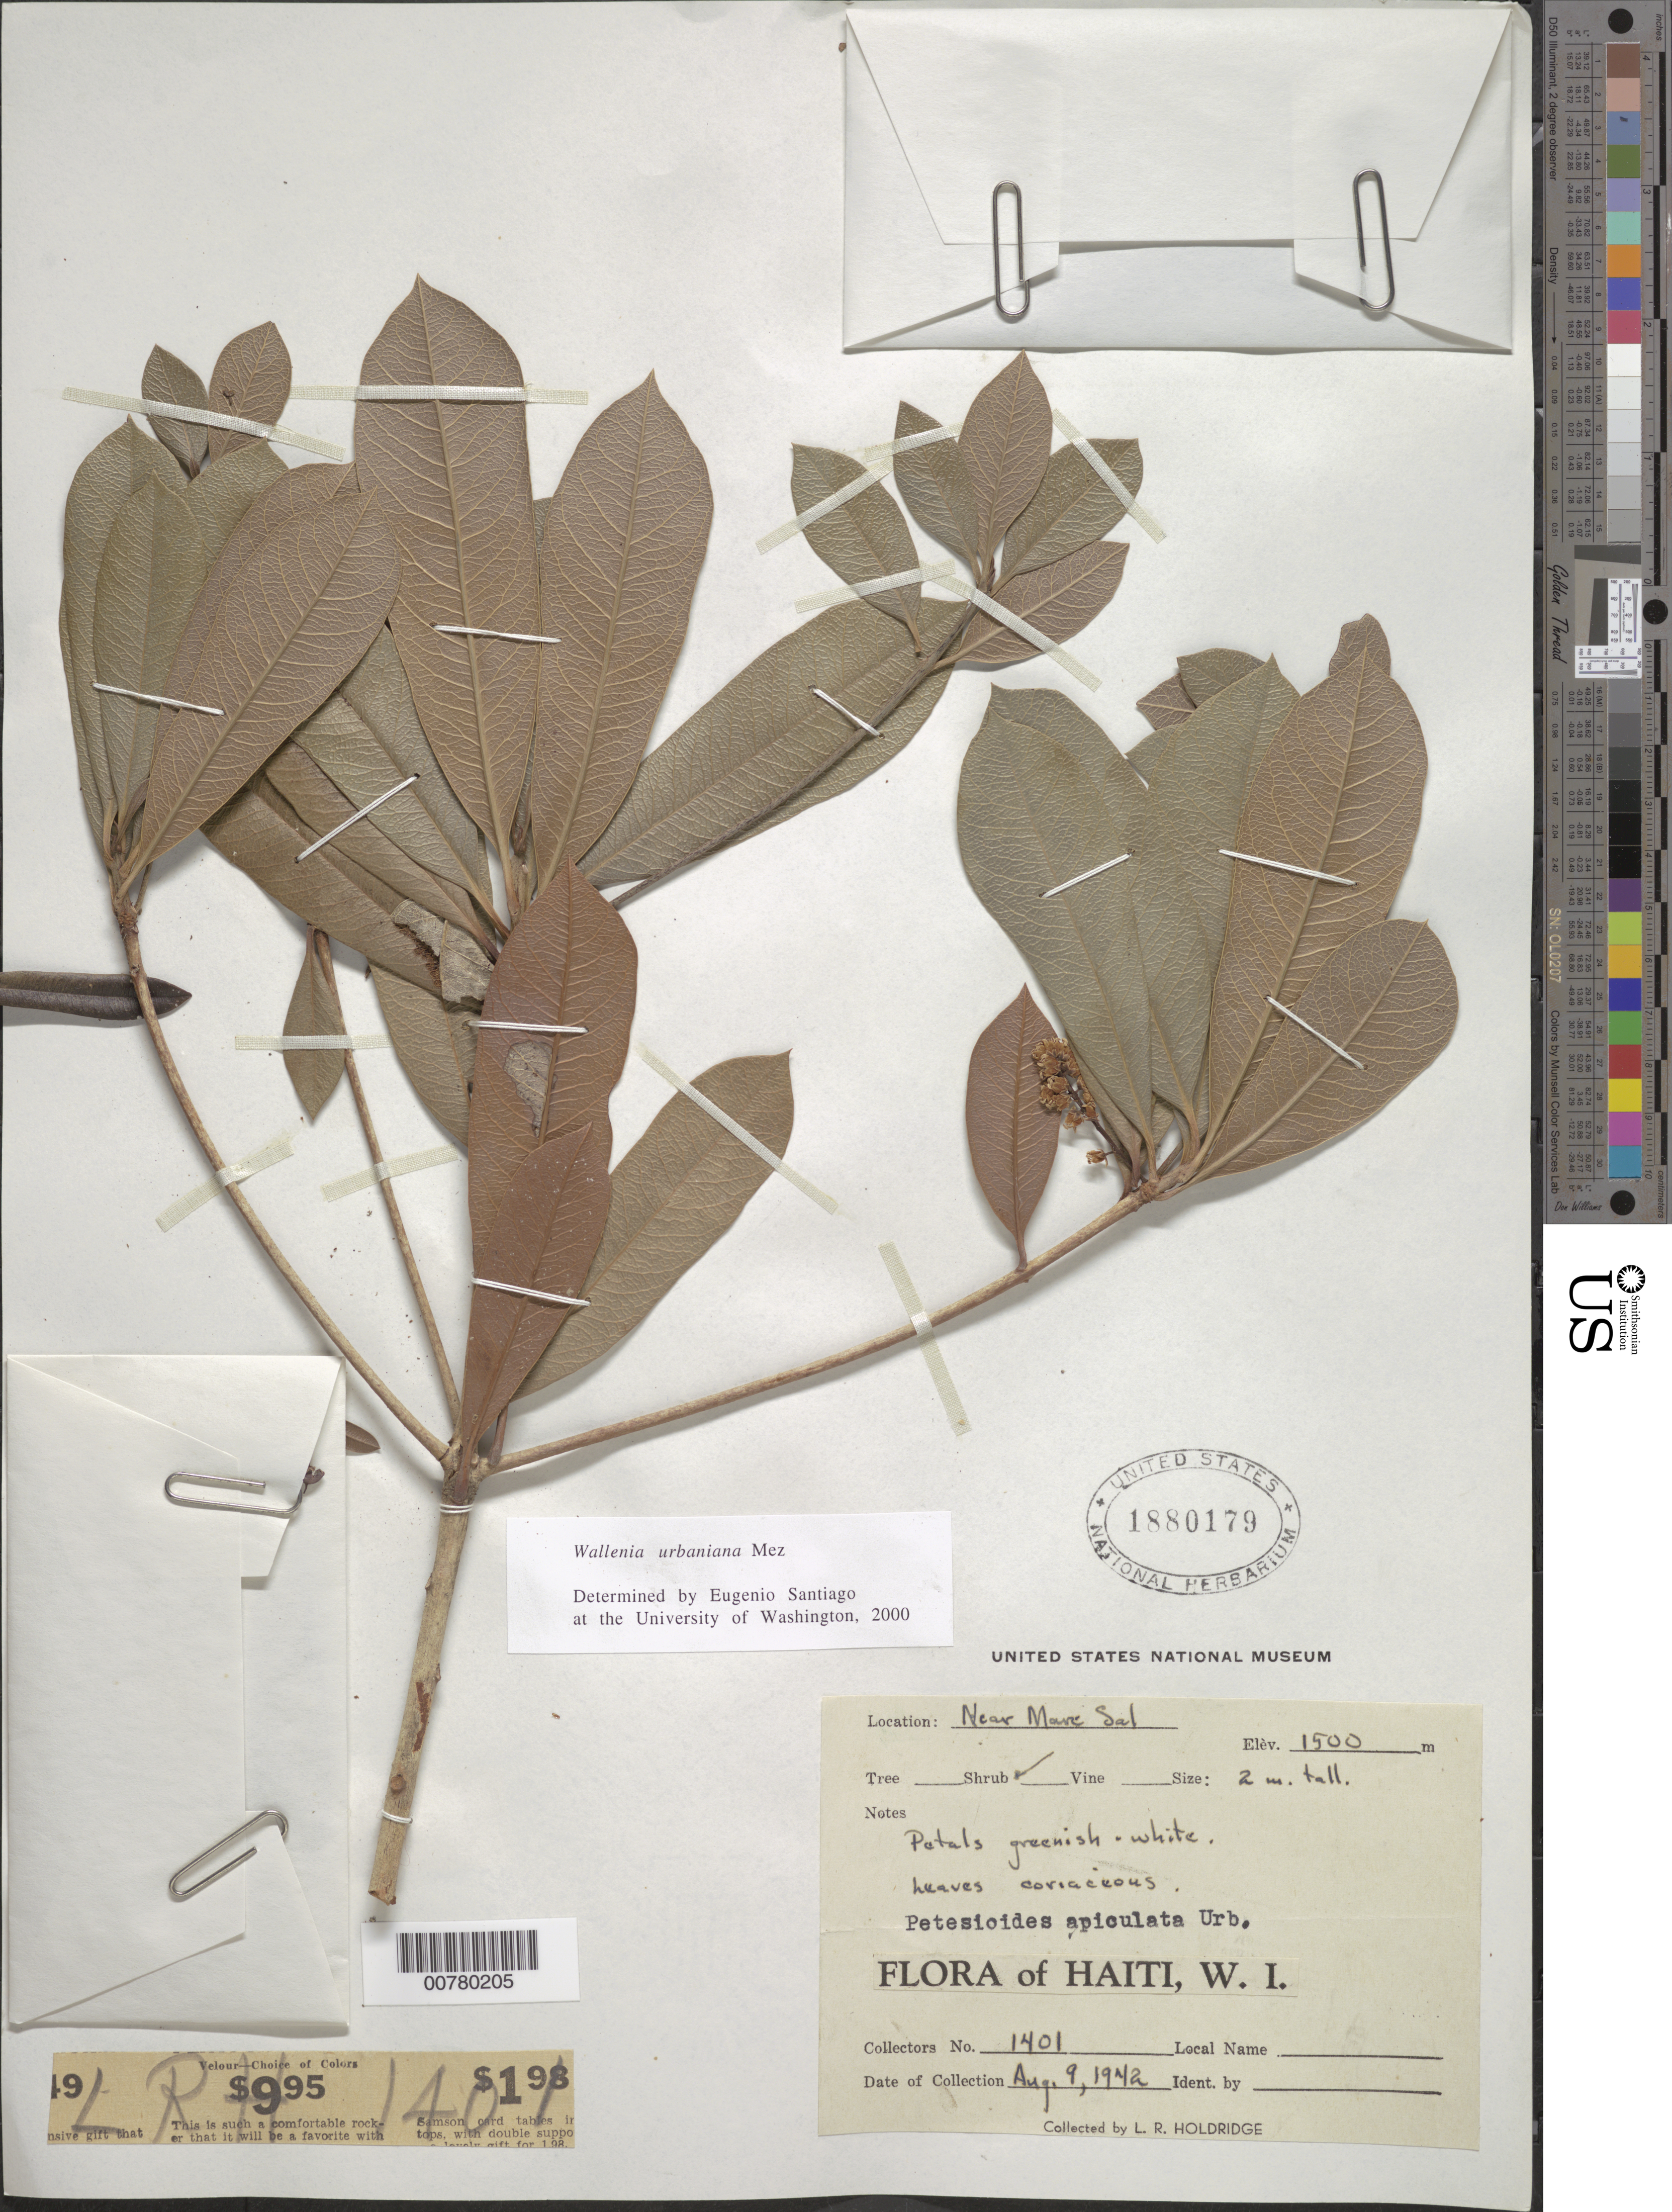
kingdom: Plantae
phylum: Tracheophyta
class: Magnoliopsida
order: Ericales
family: Primulaceae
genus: Wallenia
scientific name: Wallenia urbaniana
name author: Mez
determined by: Santiago, E.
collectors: L. Holdridge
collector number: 1401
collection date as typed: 09 Aug 1942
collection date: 1942-08-09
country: Haiti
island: Hispaniola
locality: Near Mare Sal.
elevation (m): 1500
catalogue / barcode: US 1880179